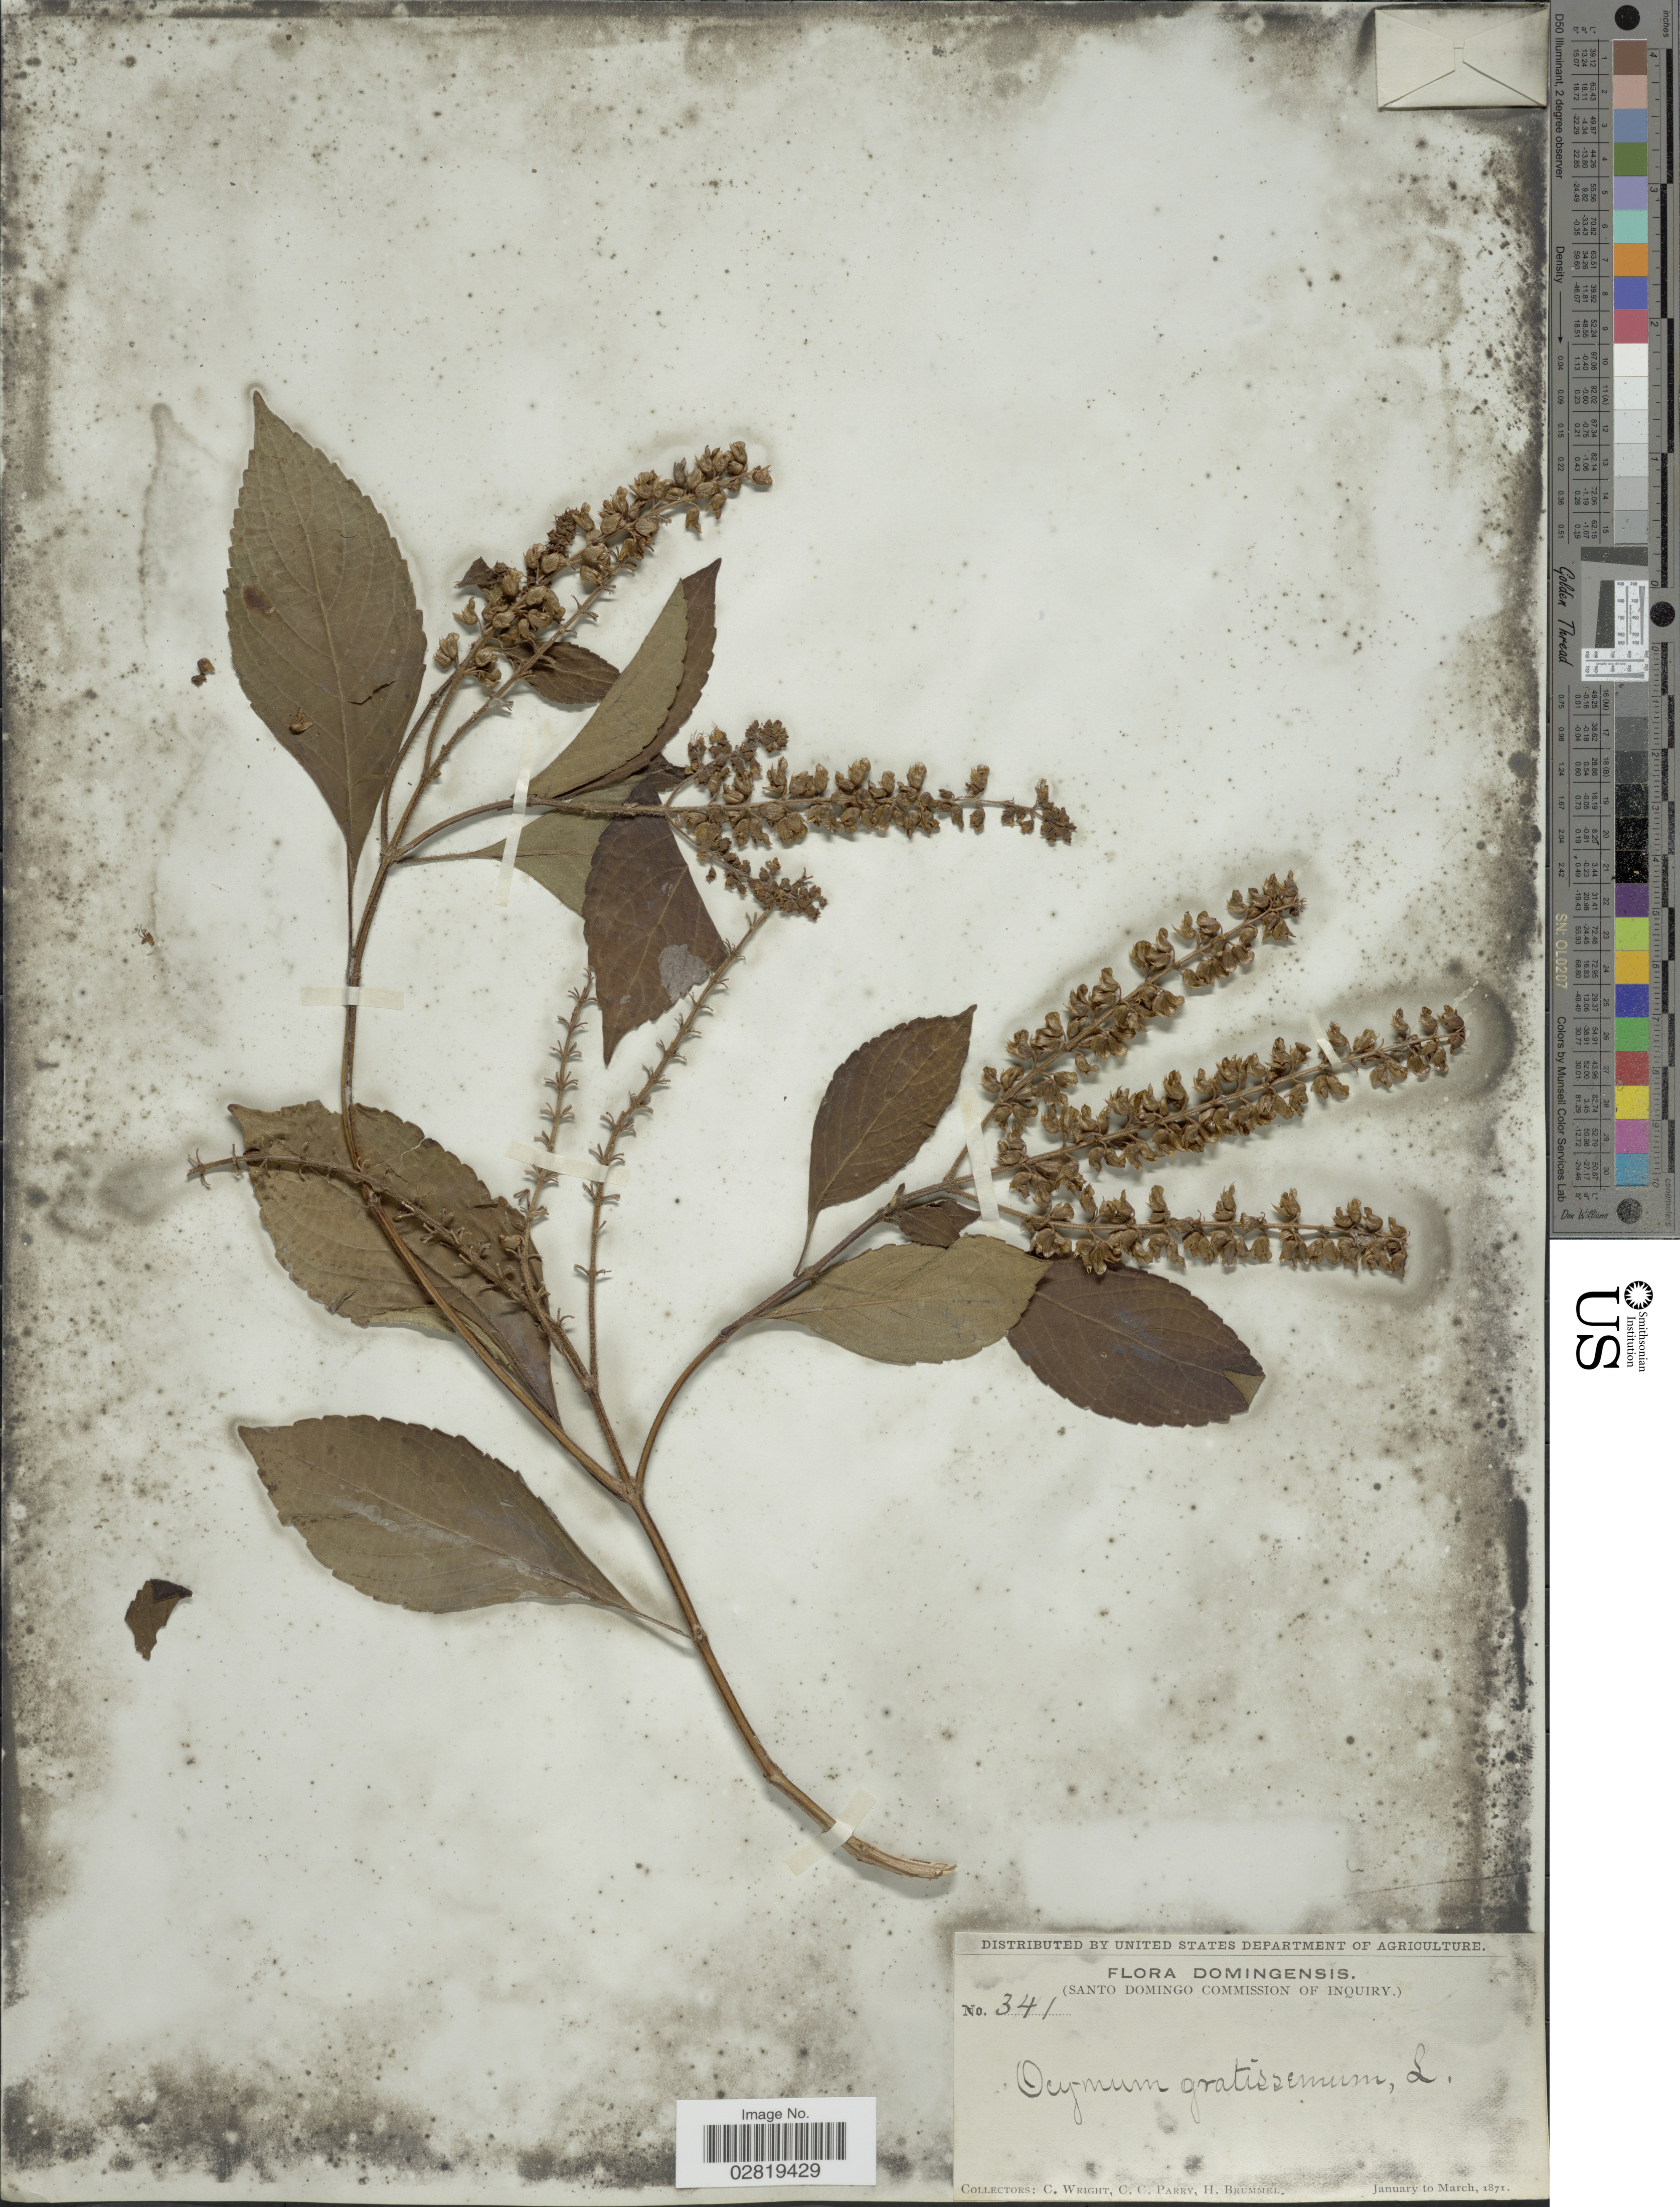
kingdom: Plantae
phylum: Tracheophyta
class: Magnoliopsida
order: Lamiales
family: Lamiaceae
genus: Ocimum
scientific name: Ocimum gratissimum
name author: L.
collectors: C. Wright, C. C. Parry & H. Brummel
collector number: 341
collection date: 1871-01/1871-03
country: Dominican Republic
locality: Domingensis.